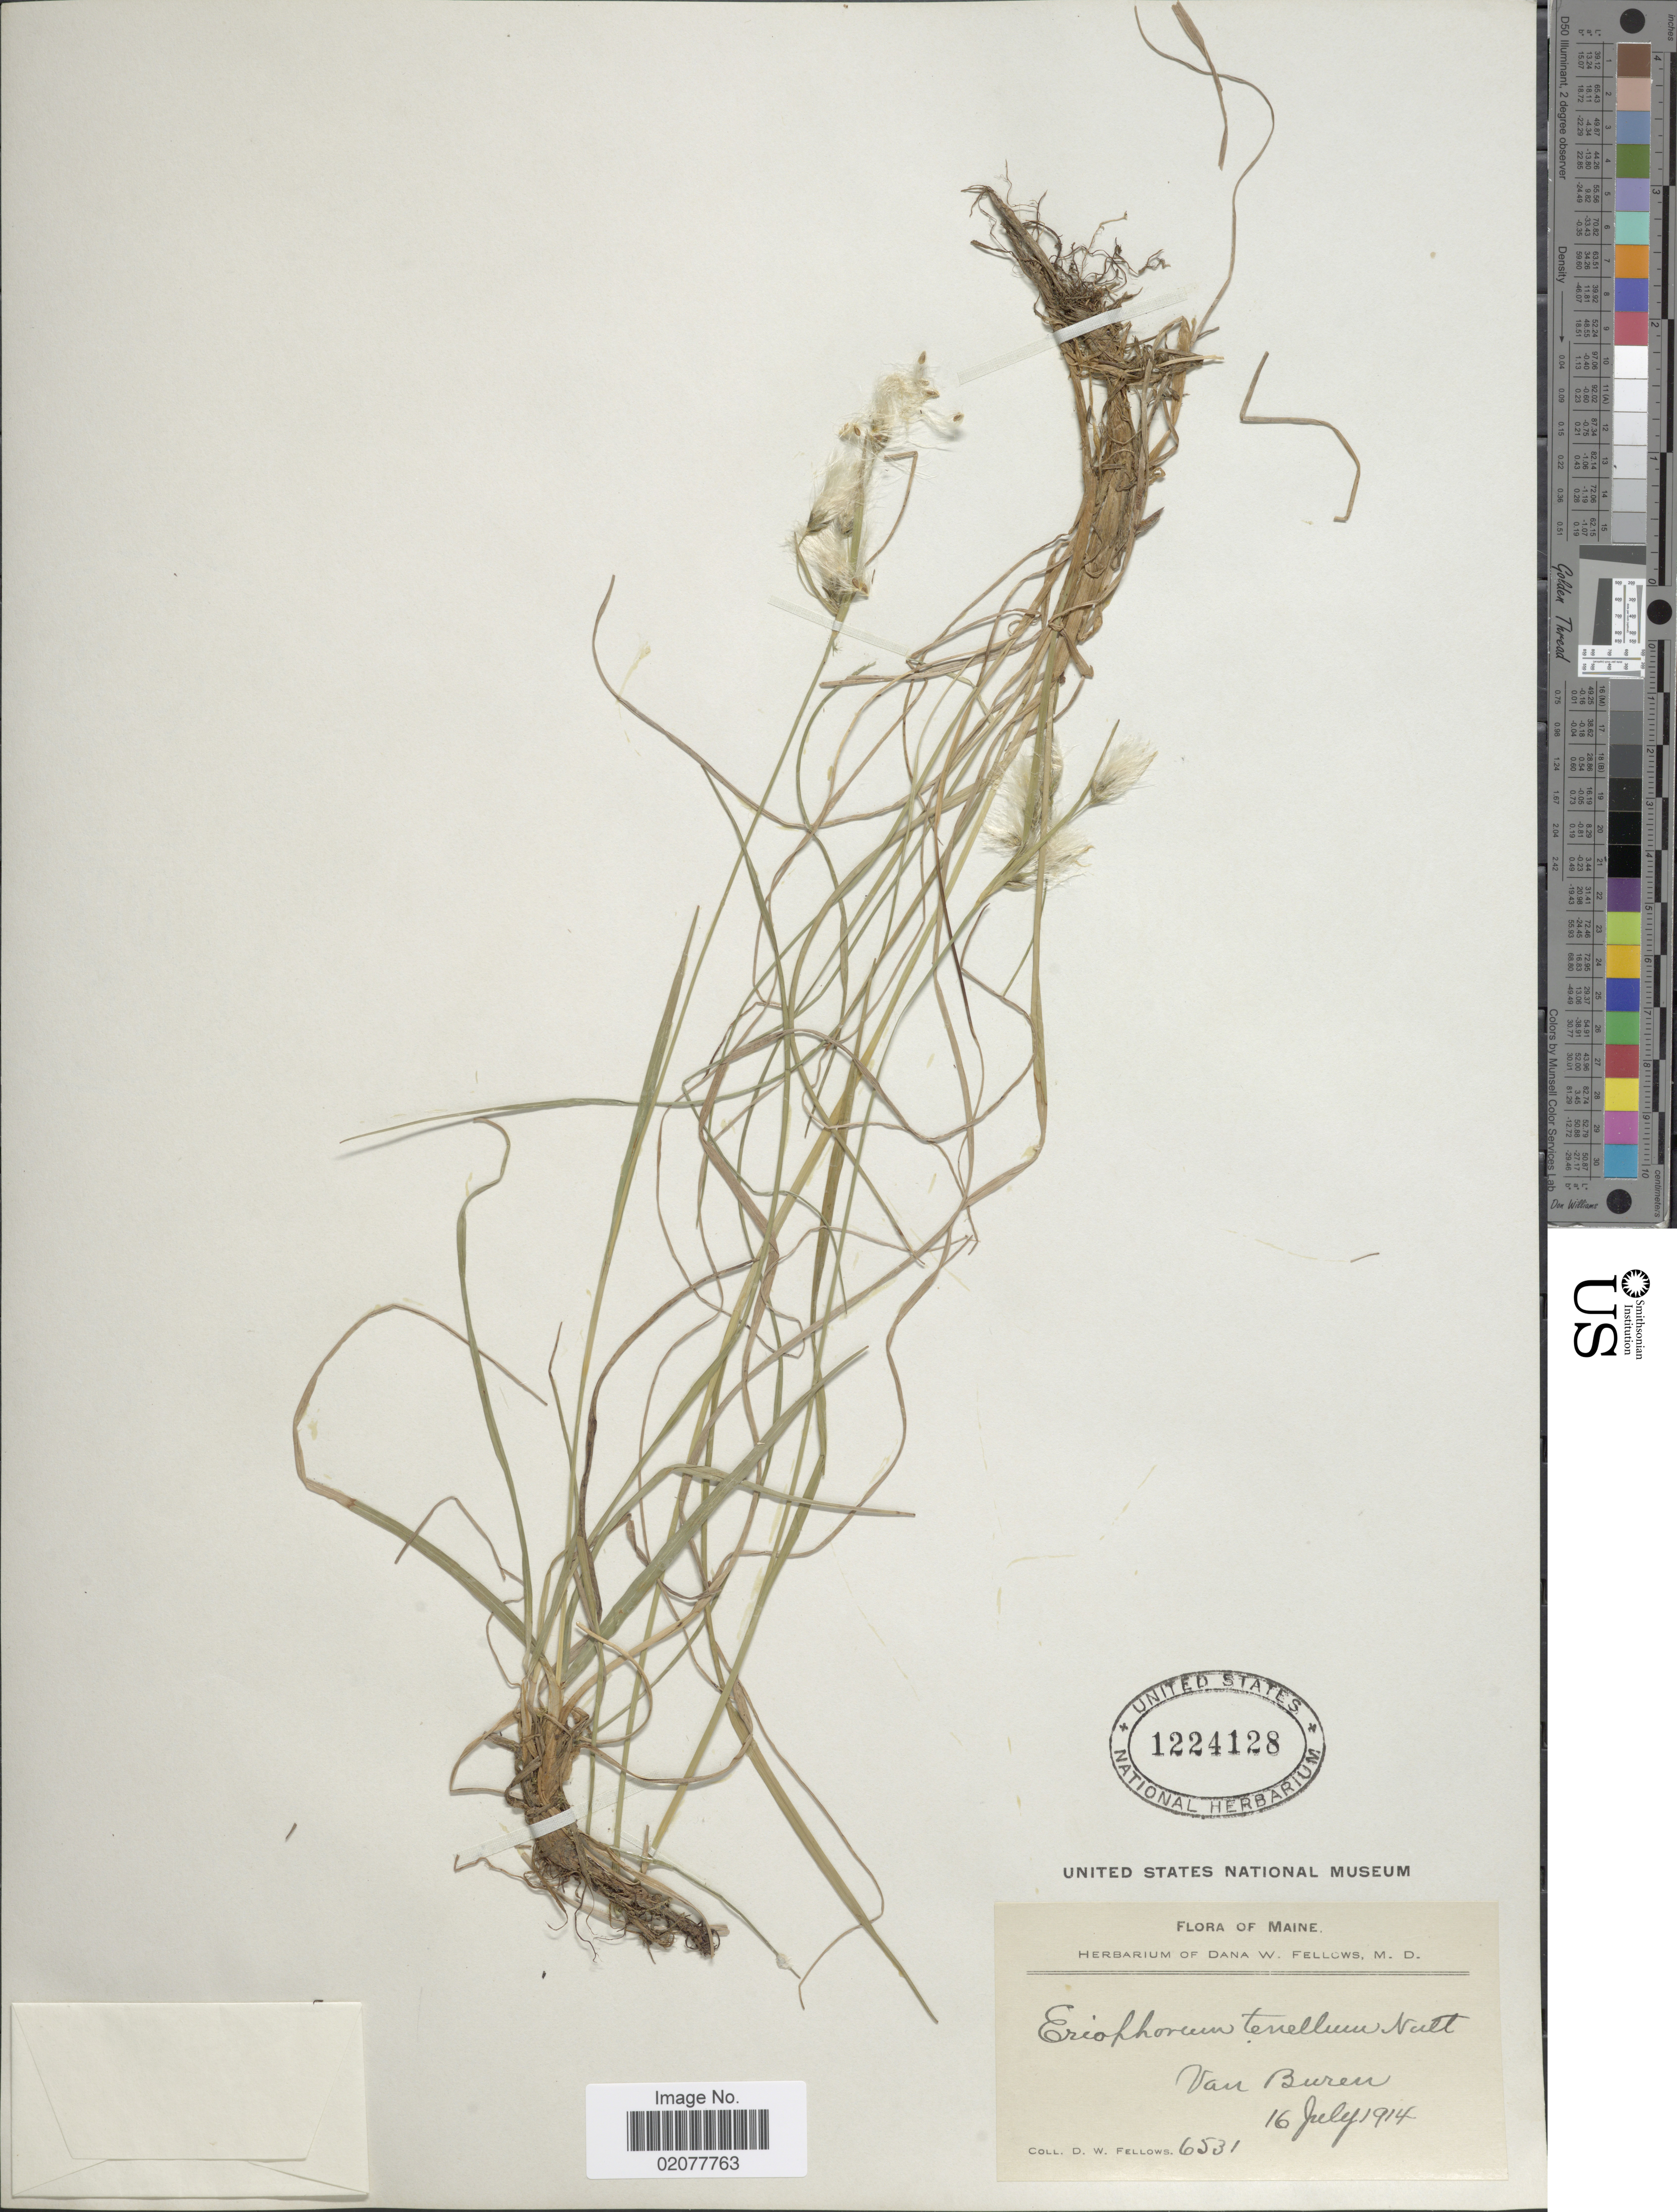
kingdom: Plantae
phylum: Tracheophyta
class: Liliopsida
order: Poales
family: Cyperaceae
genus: Eriophorum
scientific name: Eriophorum tenellum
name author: Nutt.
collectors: D. W. Fellows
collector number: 6531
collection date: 1914-07-16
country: United States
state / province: Maine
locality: Van Buren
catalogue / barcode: US 1224128